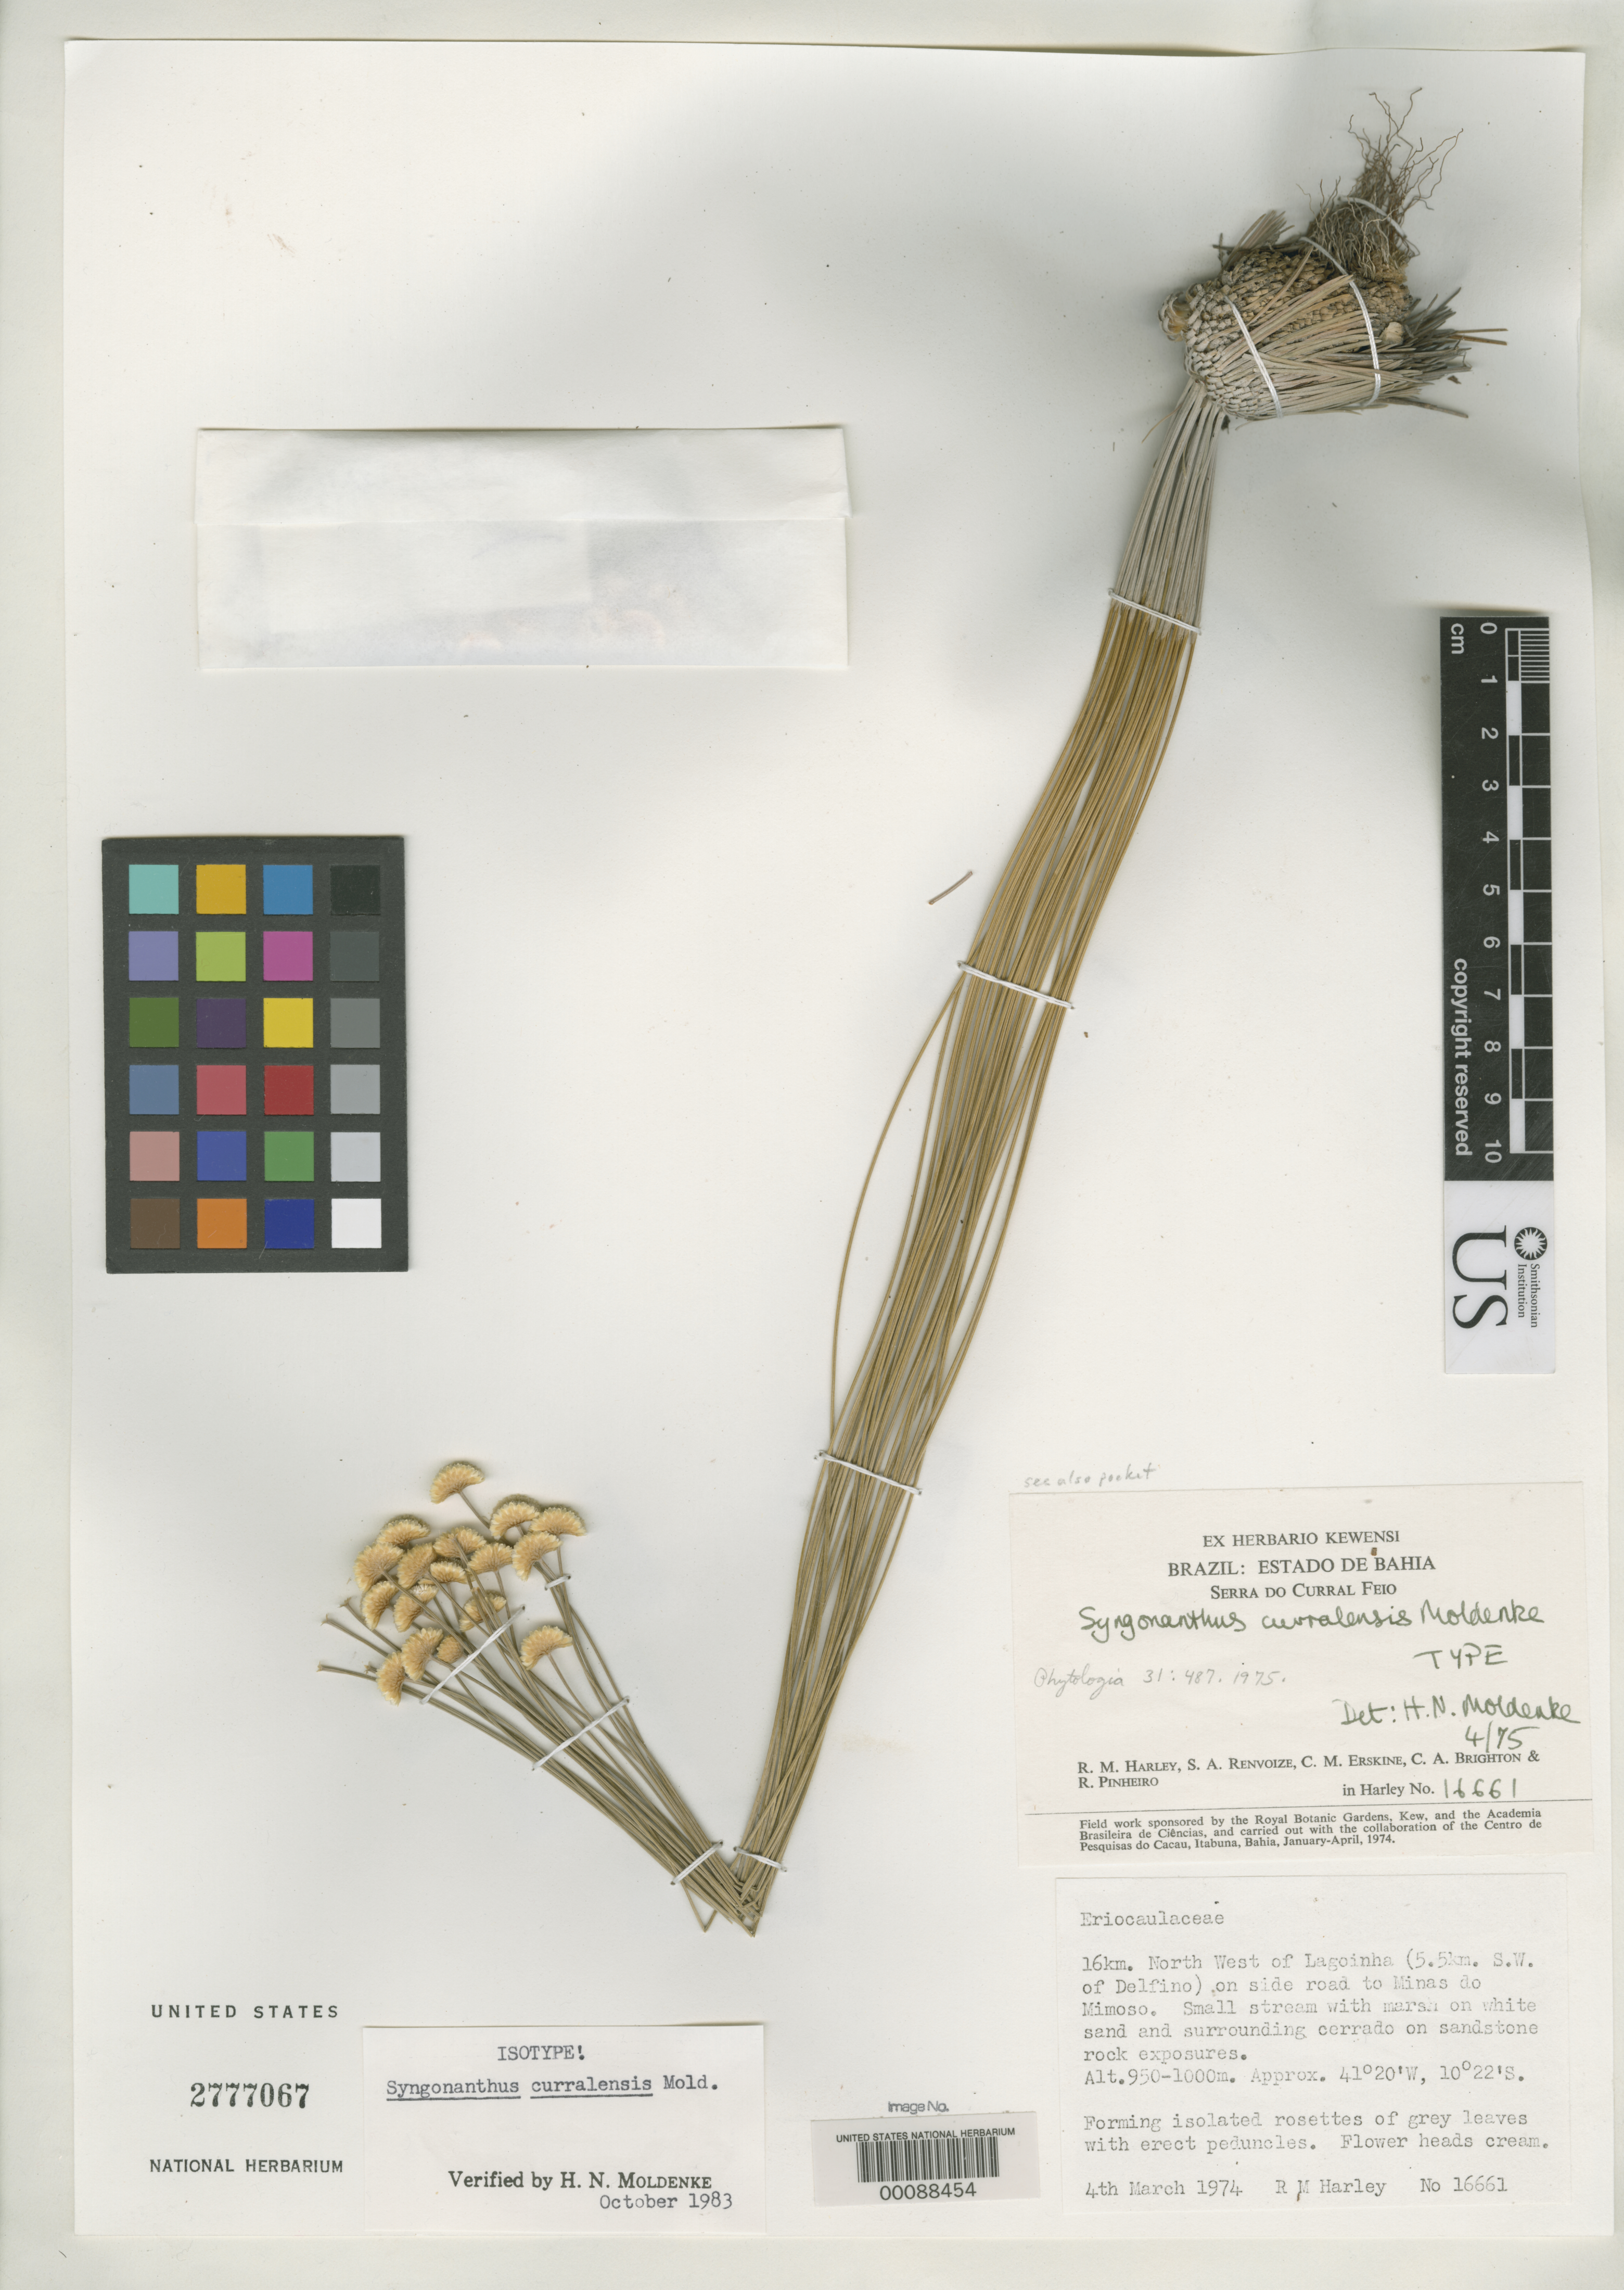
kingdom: Plantae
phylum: Tracheophyta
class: Liliopsida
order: Poales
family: Eriocaulaceae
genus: Syngonanthus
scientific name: Syngonanthus curralensis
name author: Moldenke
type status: Isotype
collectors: R. M. Harley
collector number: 16661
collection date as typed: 04 Mar 1974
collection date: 1974-03-04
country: Brazil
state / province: Bahia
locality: On road to Minas do Mimosah W of Logoinha on road to Minas do Mimasa.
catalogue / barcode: US 2777067